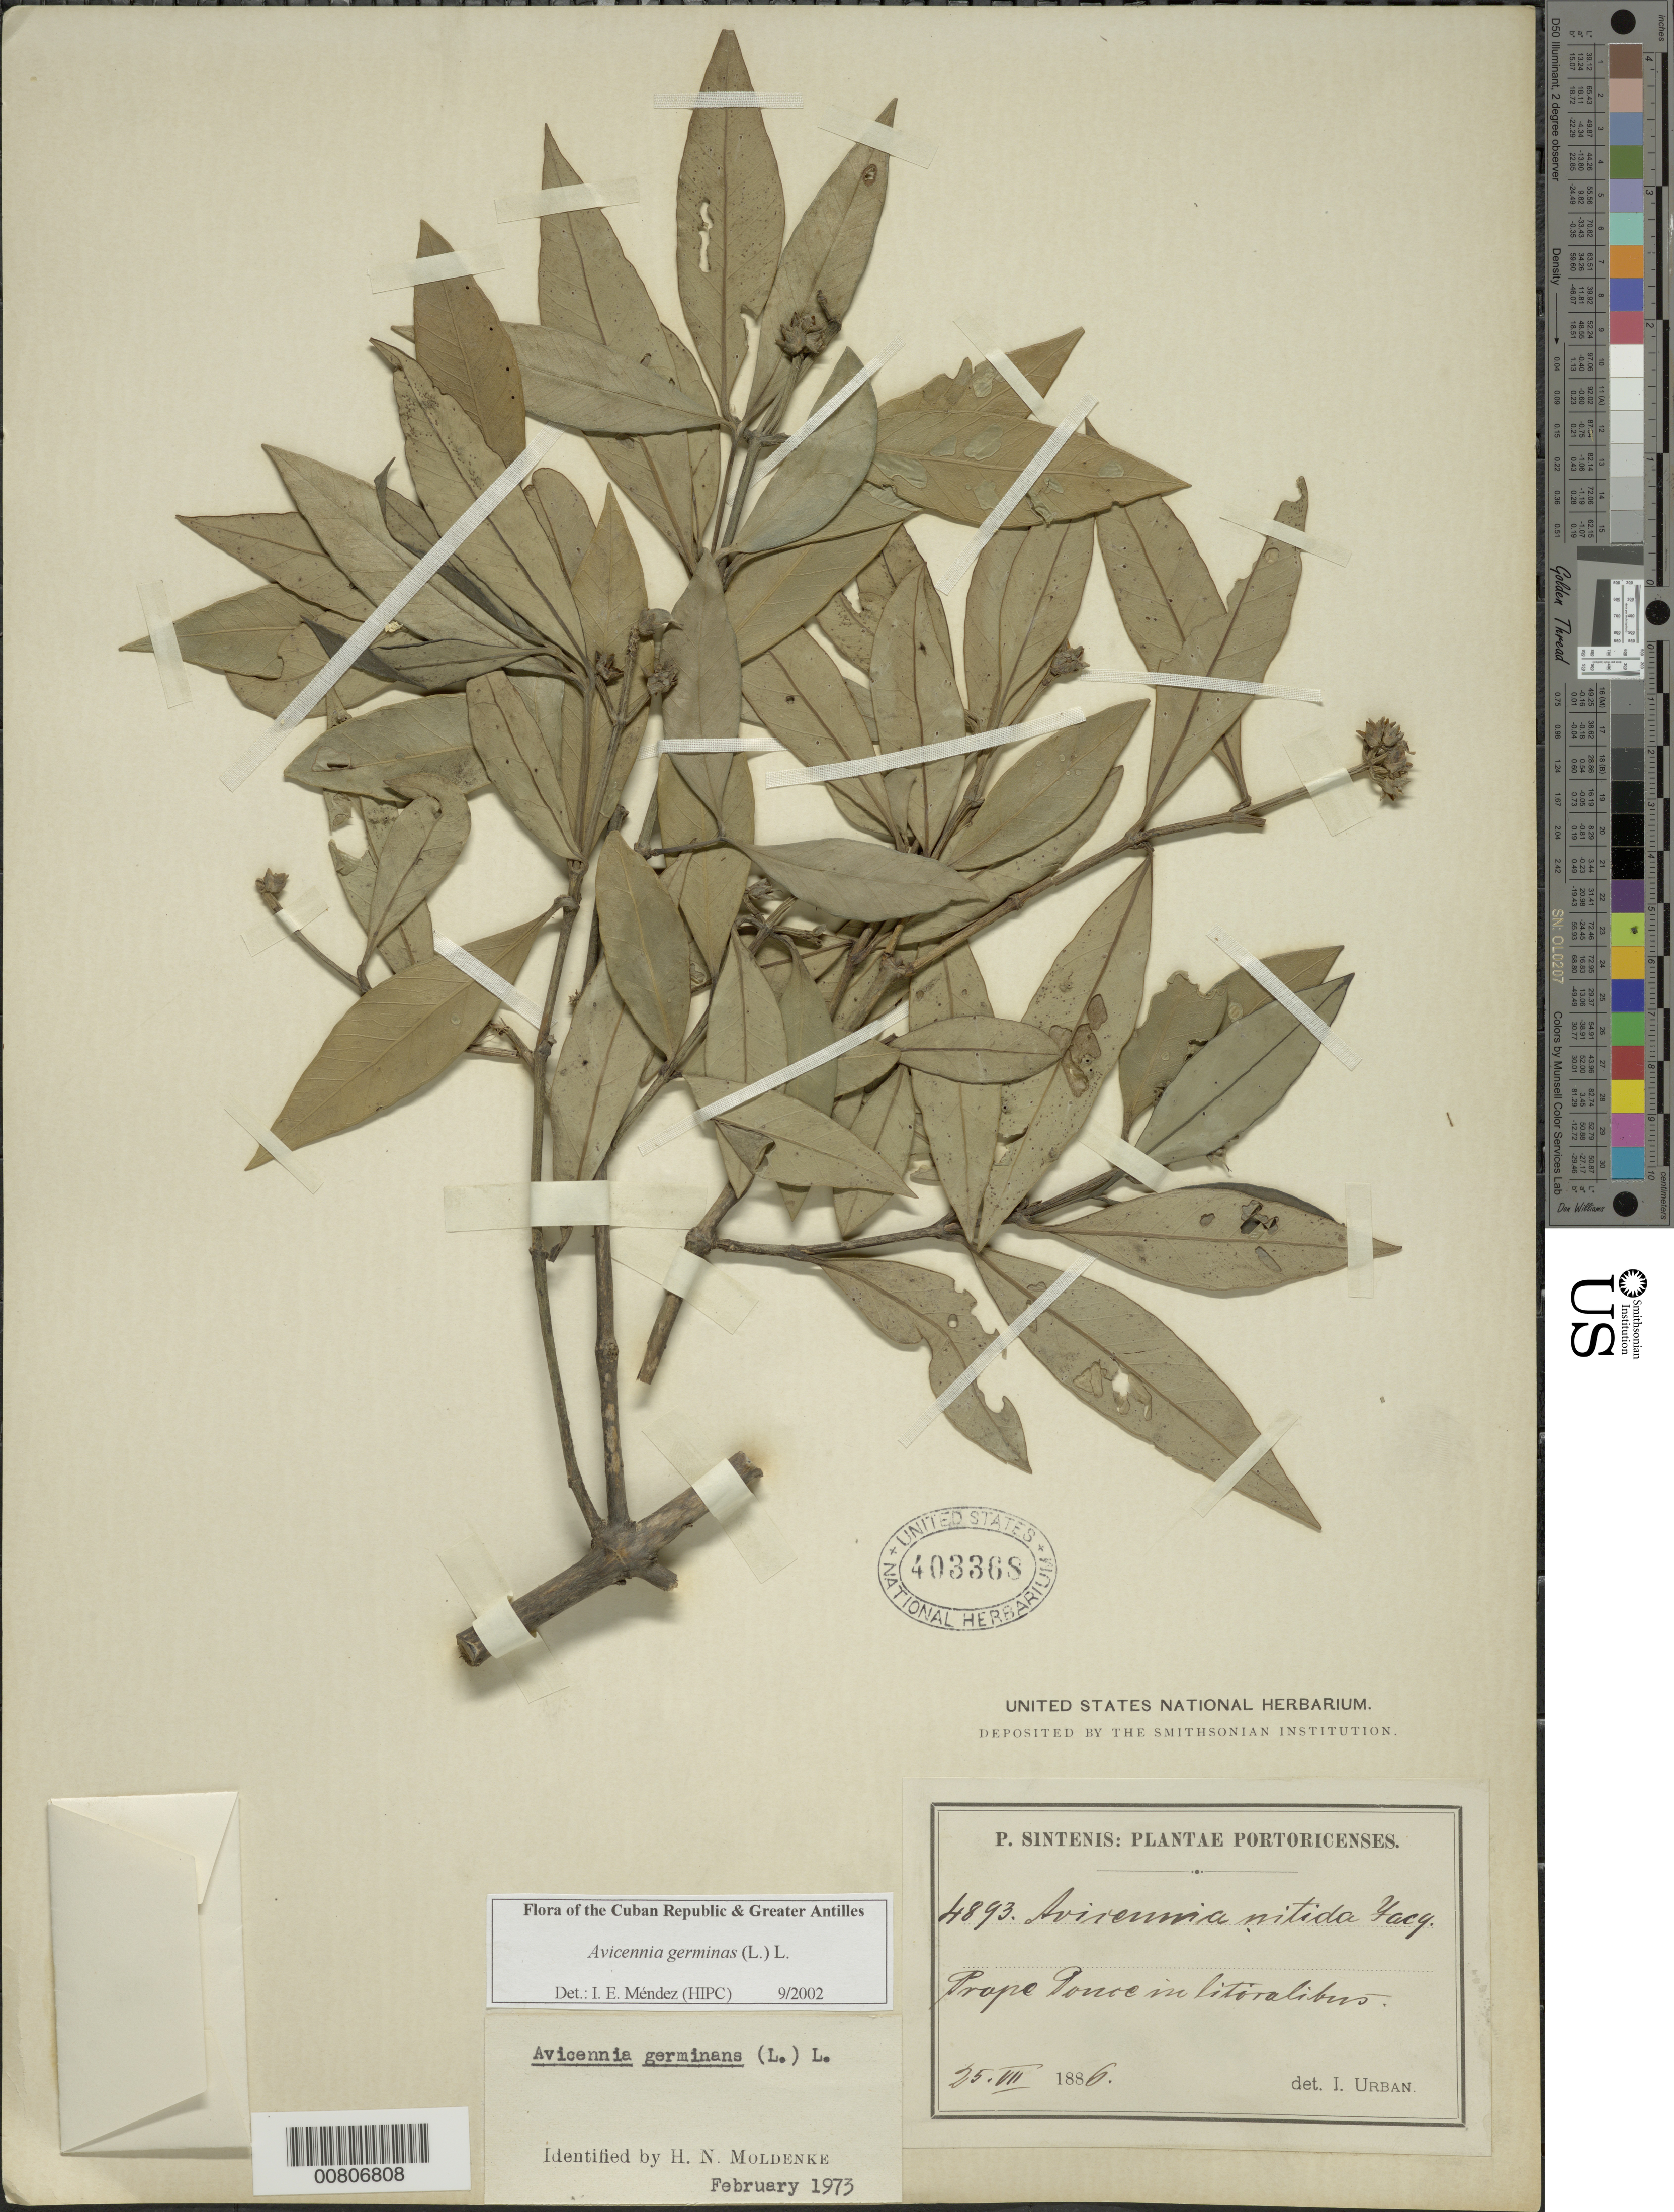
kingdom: Plantae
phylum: Tracheophyta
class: Magnoliopsida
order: Lamiales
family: Acanthaceae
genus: Avicennia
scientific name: Avicennia germinans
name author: (L.) L.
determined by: Méndez, Isidro E., (HIPC)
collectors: P. Sintenis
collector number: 4893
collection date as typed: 25 Jul 1886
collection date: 1886-07-25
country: Puerto Rico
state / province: Ponce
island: Puerto Rico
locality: Ponce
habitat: Litoralibus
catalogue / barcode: US 403368